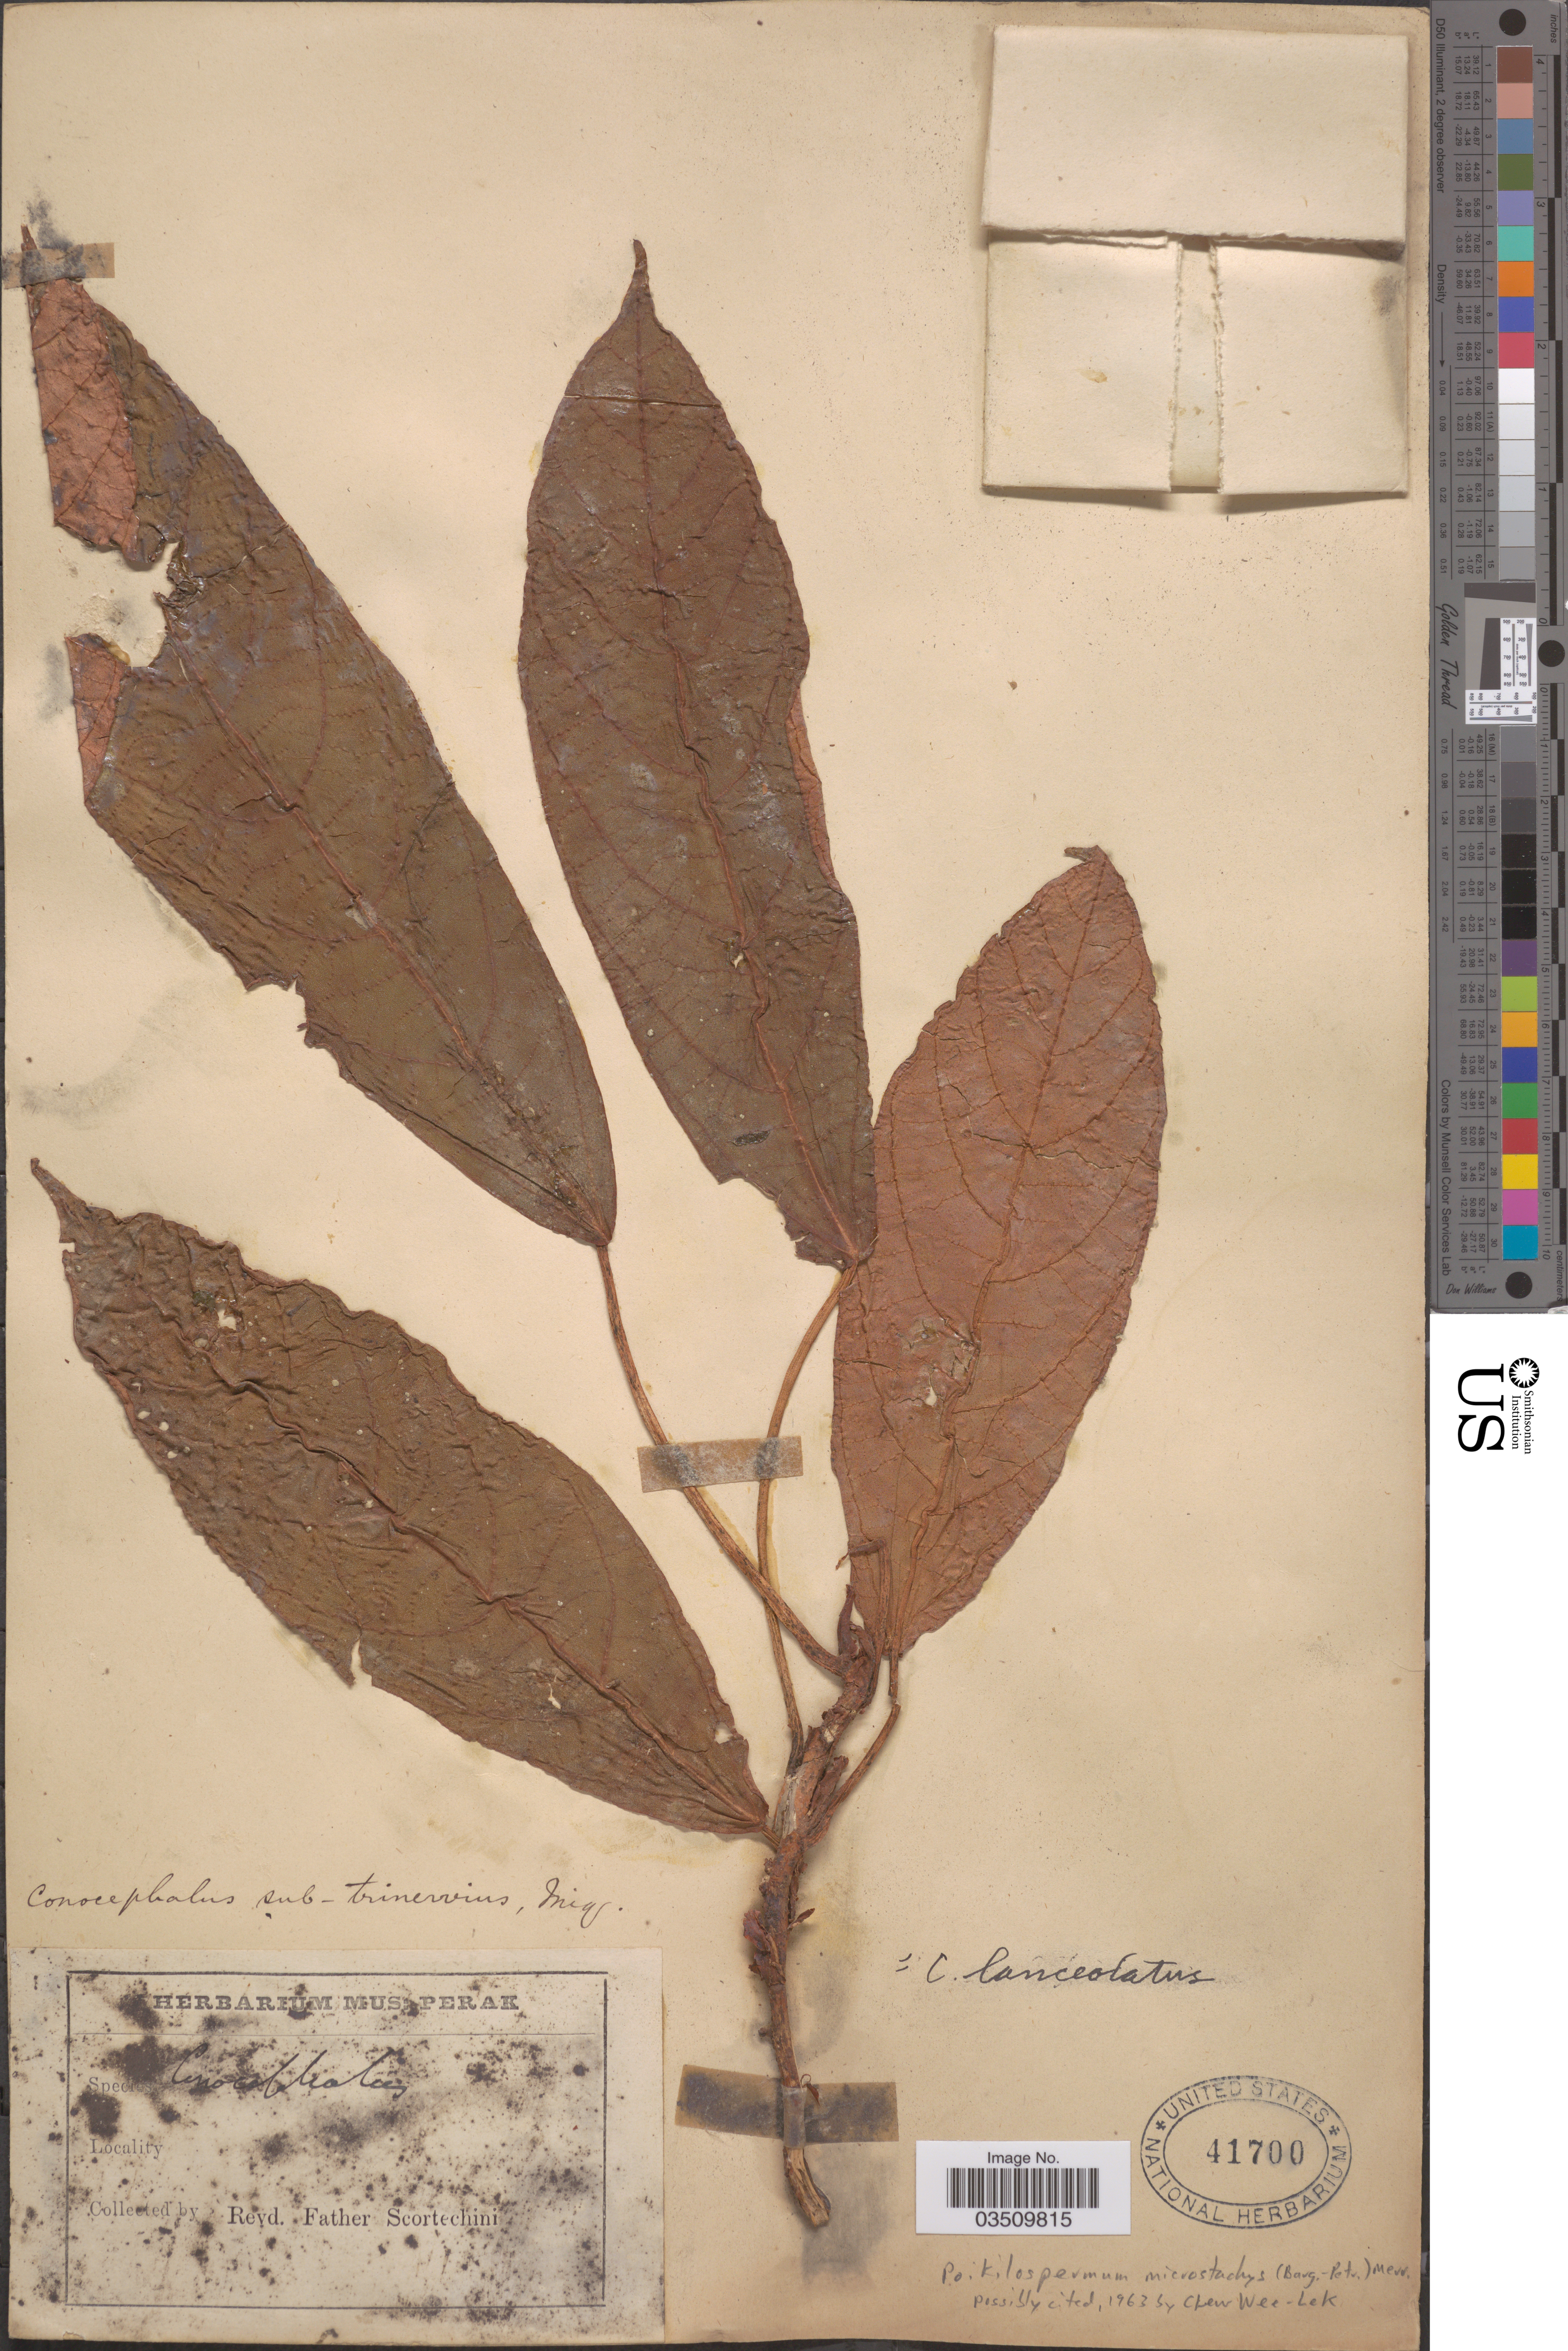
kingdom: Plantae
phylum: Tracheophyta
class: Magnoliopsida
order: Rosales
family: Urticaceae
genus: Poikilospermum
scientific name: Poikilospermum microstachys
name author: (Barg.-Petr.) Merr.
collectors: Fr. Scortechini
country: Malaysia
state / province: Perak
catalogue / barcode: US 41700